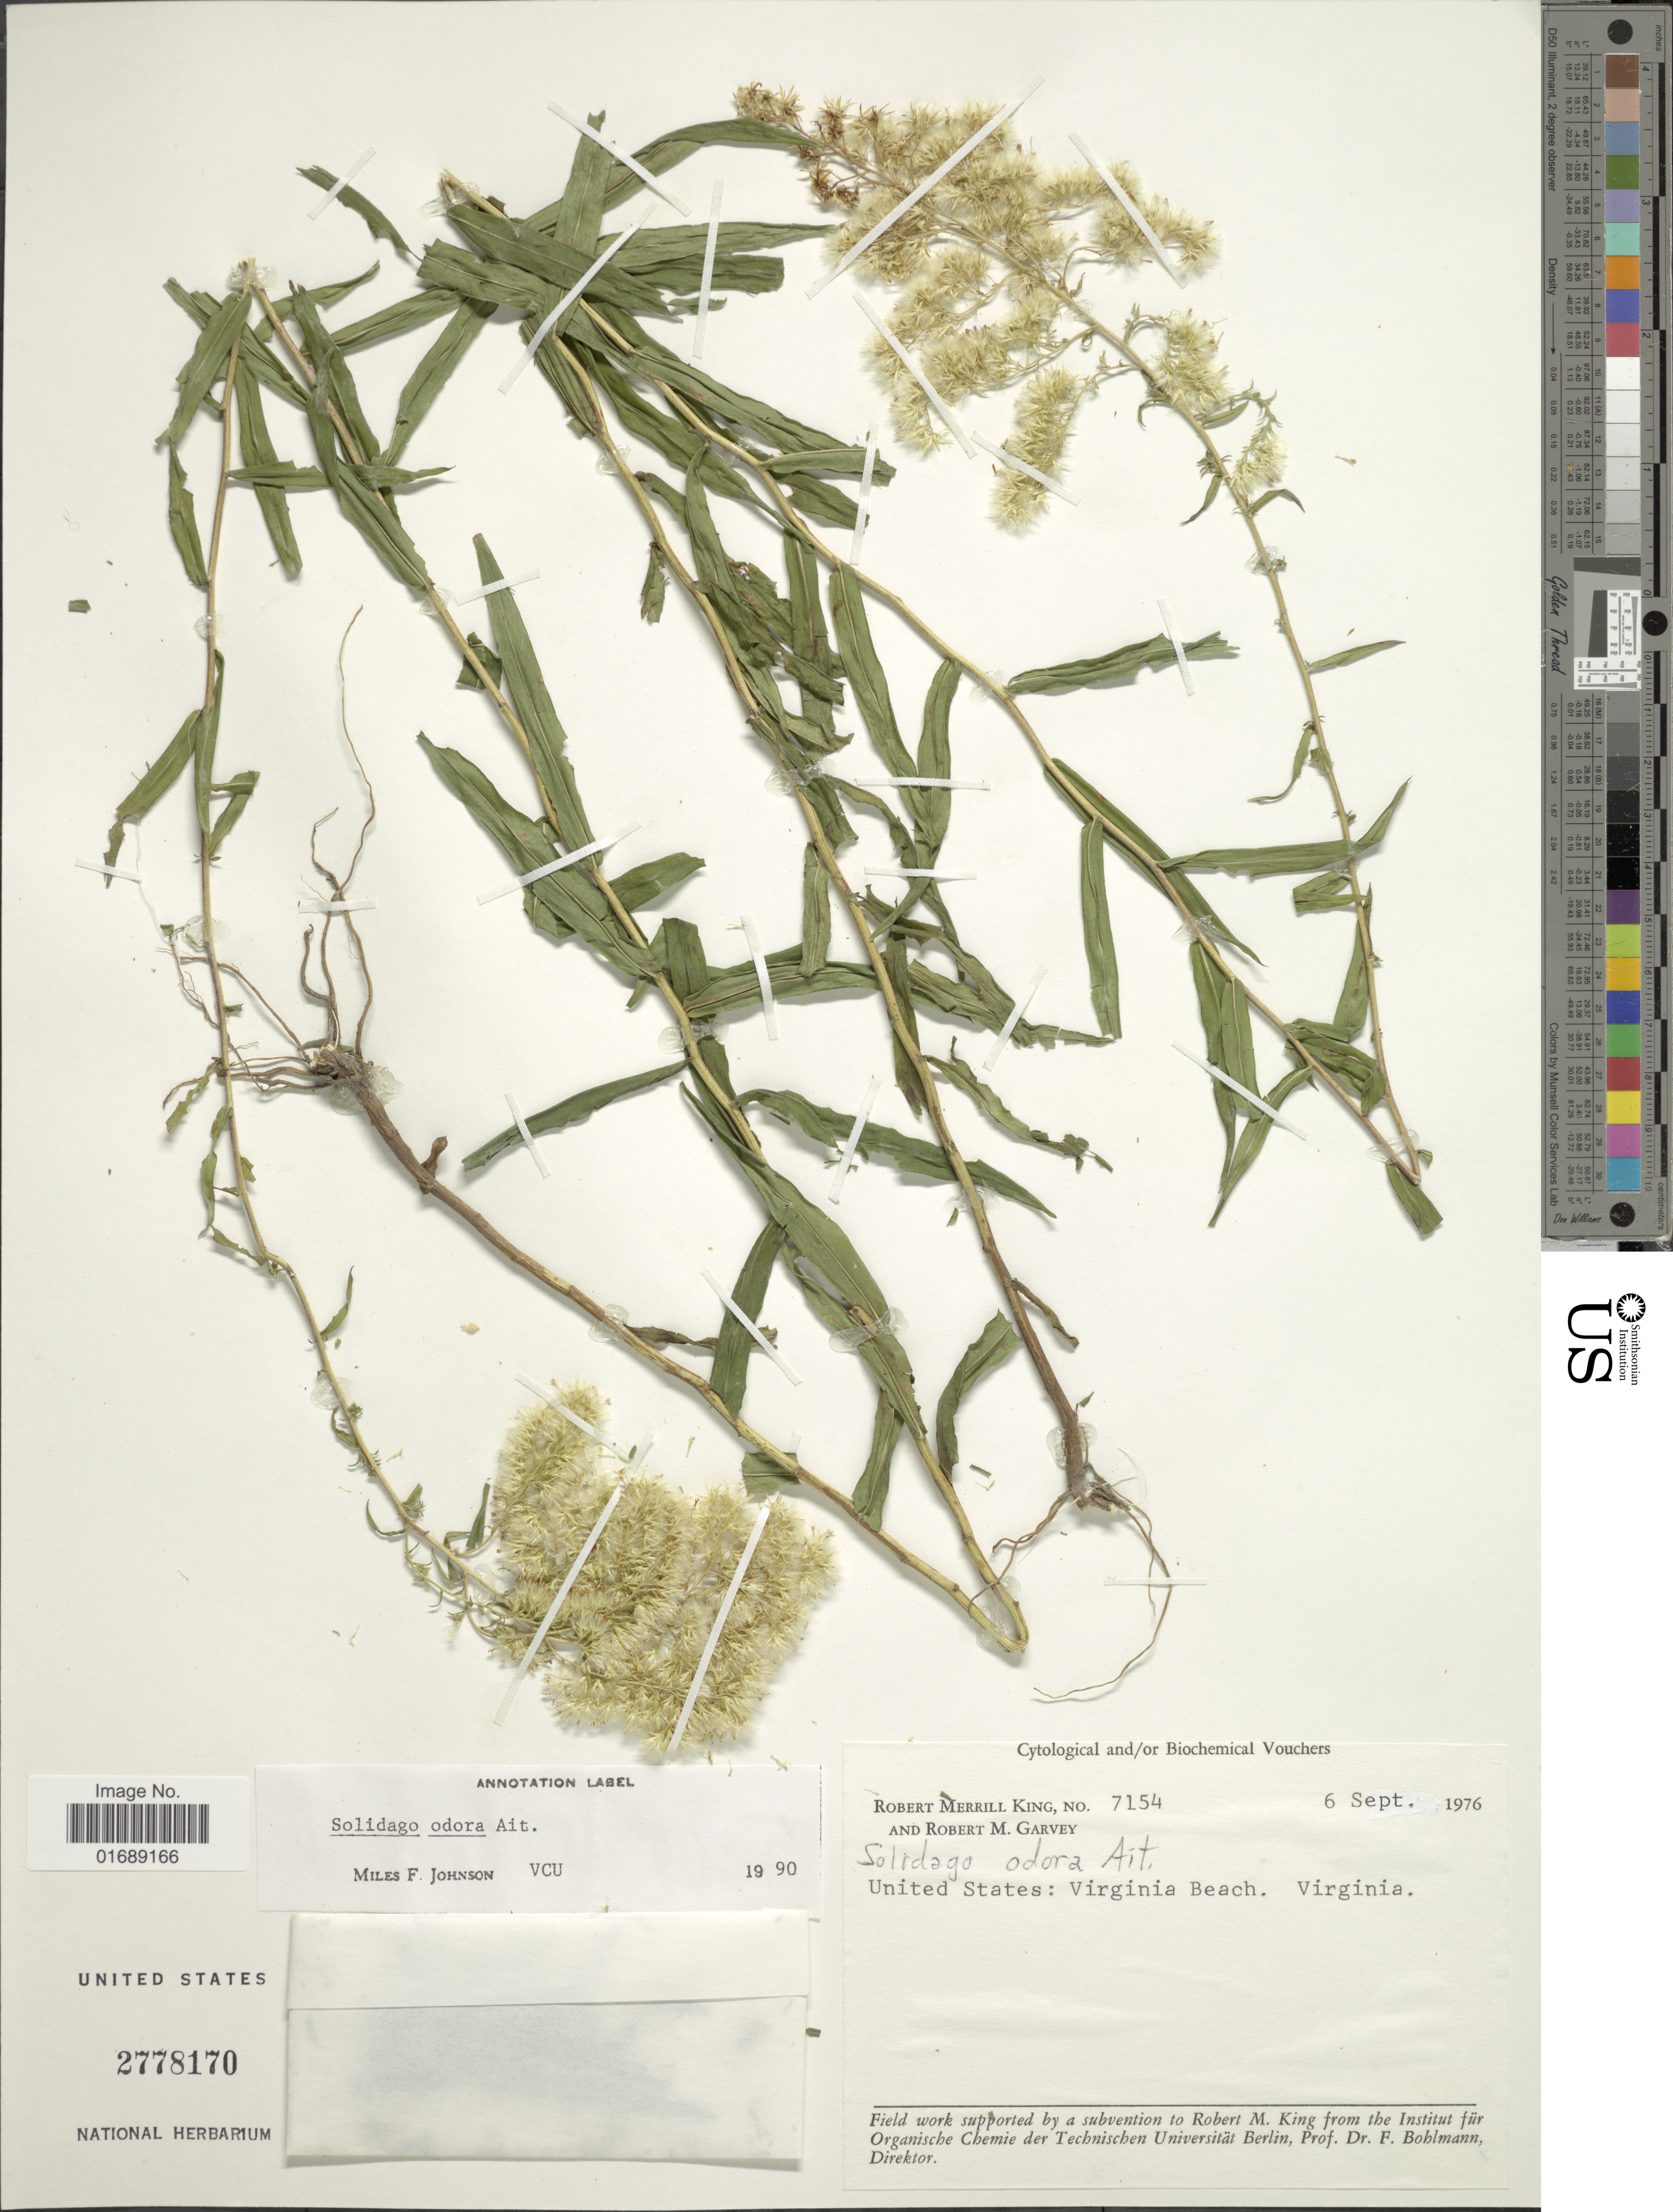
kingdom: Plantae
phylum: Tracheophyta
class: Magnoliopsida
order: Asterales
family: Asteraceae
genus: Solidago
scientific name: Solidago odora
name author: Aiton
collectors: R. M. King & R. Garvey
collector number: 7154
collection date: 1976-09-06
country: United States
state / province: Virginia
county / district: City of Virginia Beach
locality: Virginia Beach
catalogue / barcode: US 2778170